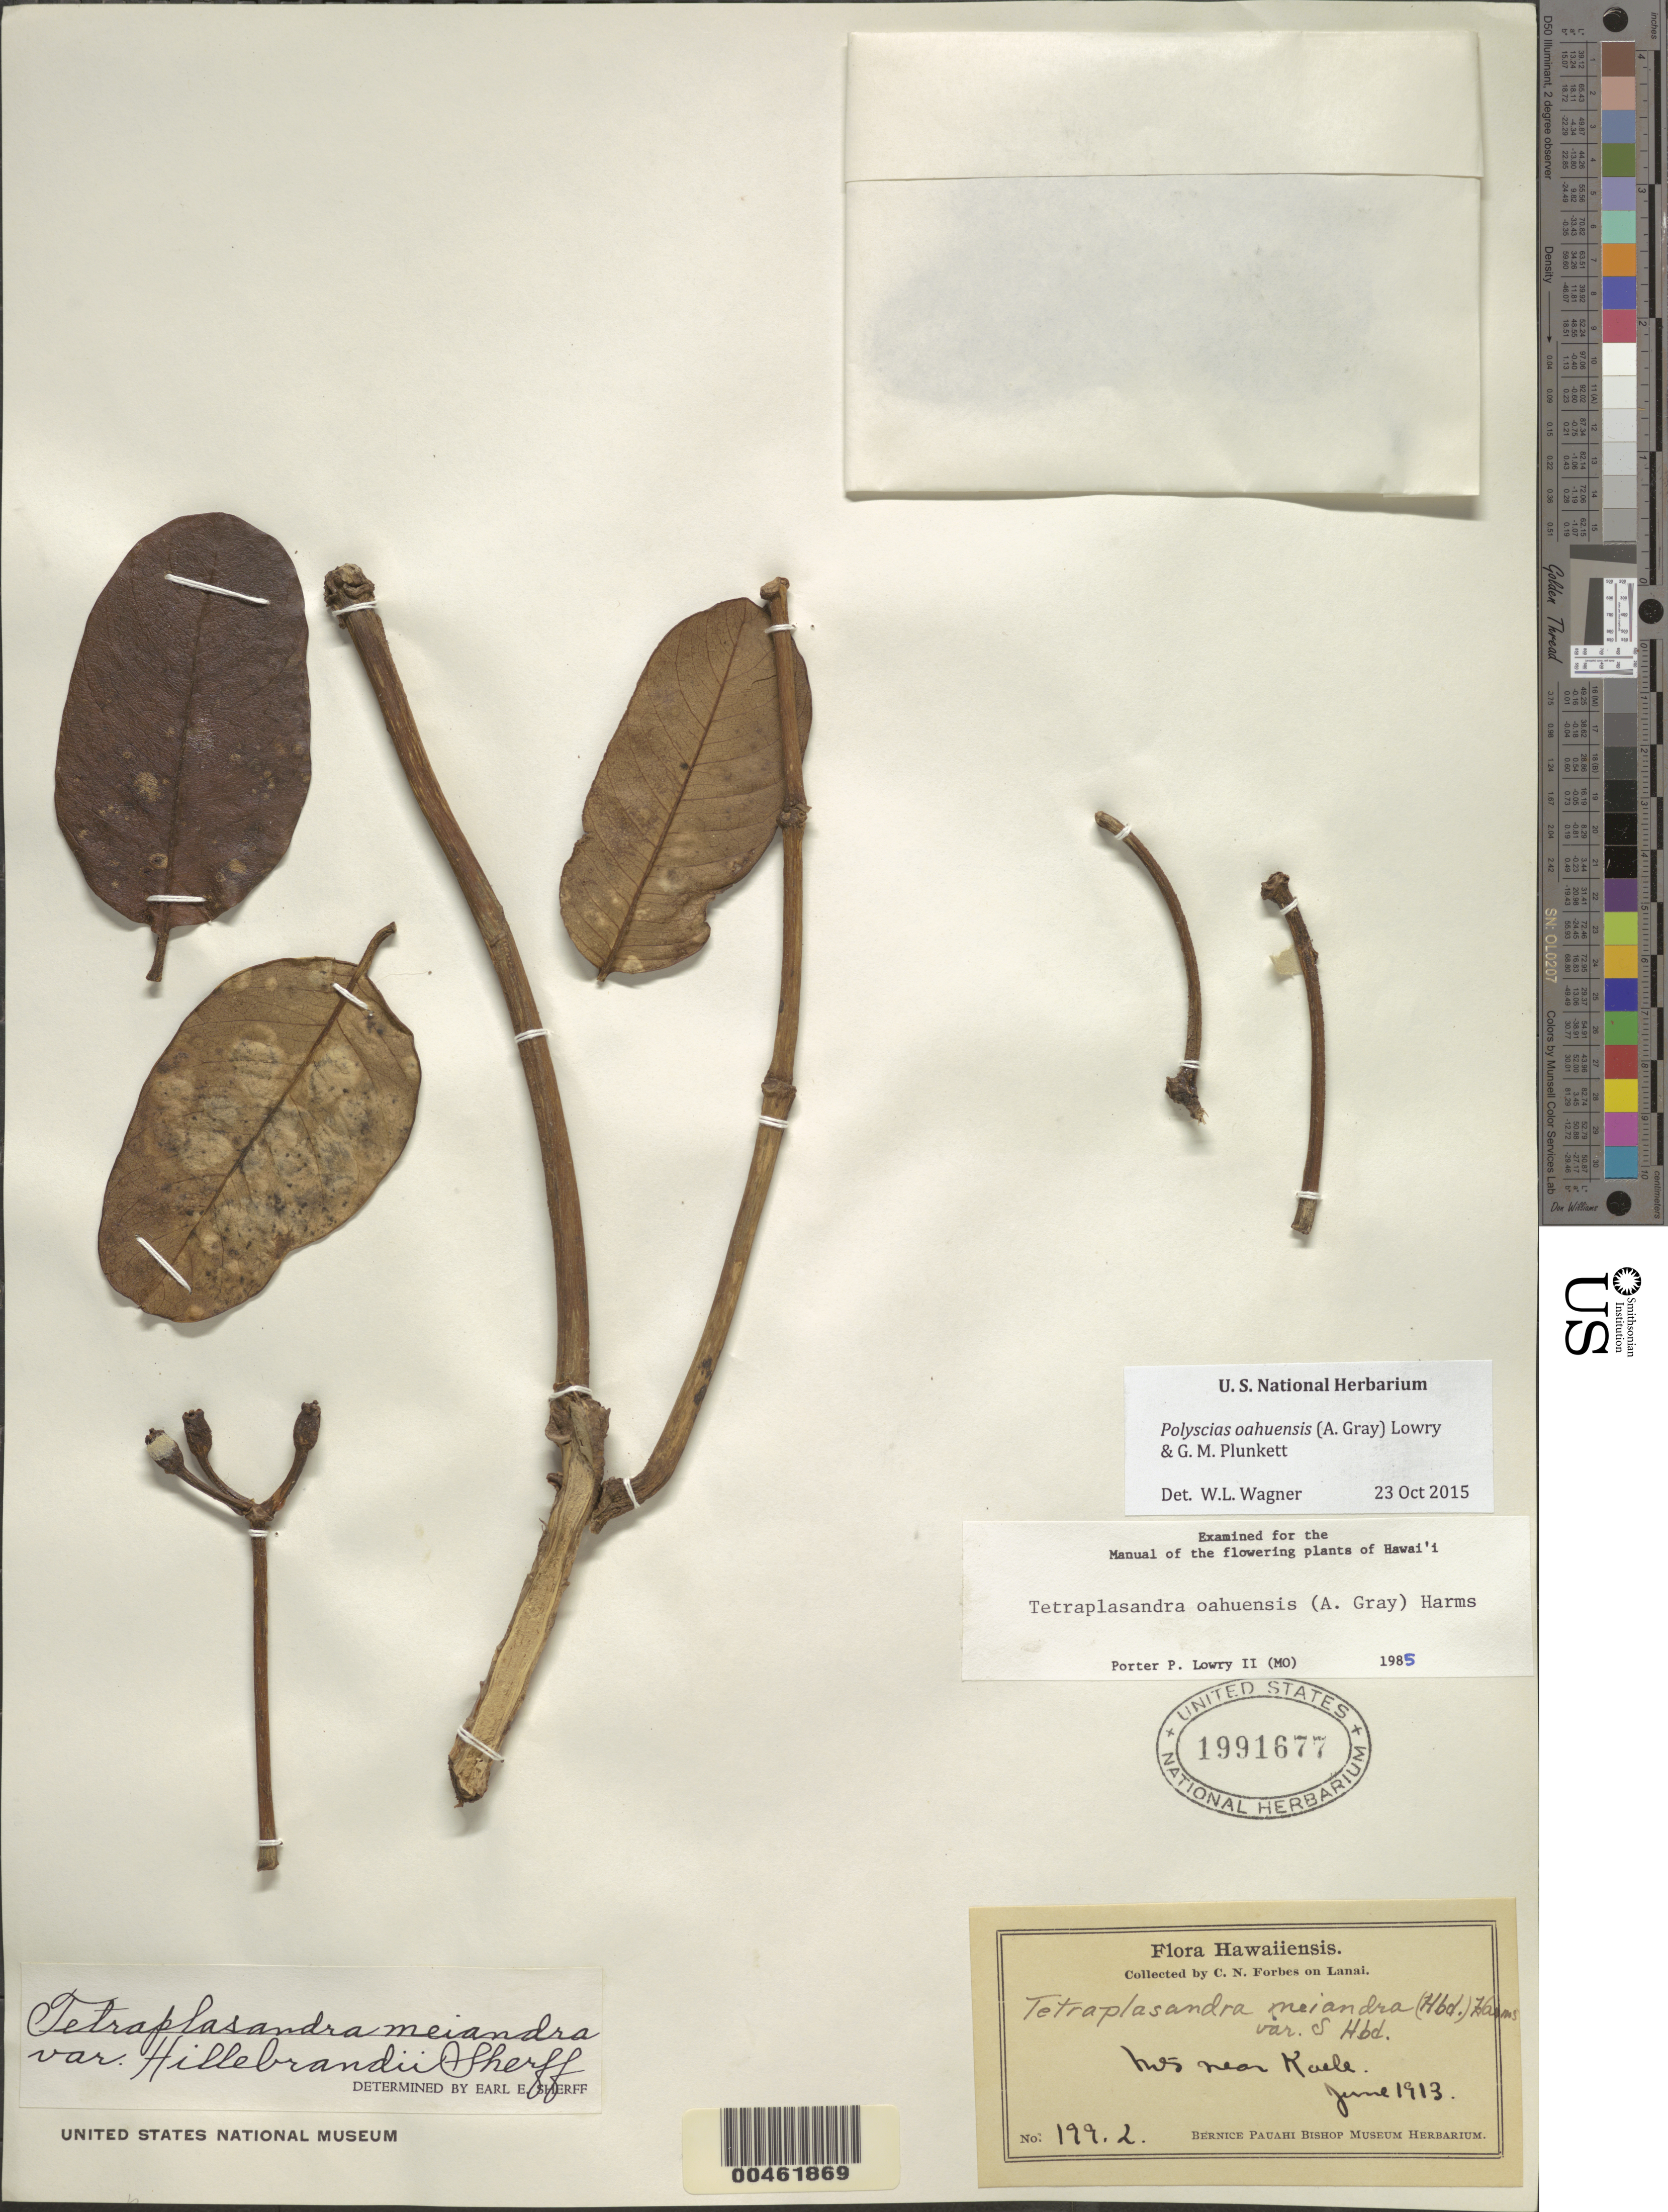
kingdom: Plantae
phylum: Tracheophyta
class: Magnoliopsida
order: Apiales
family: Araliaceae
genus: Polyscias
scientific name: Polyscias oahuensis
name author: (A. Gray) Lowry & G. M. Plunkett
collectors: C. N. Forbes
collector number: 199.L.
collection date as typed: Jun 1913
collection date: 1913-06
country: United States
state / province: Hawaii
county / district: Maui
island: Lana'i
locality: Mountains near Koele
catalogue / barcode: US 1991677